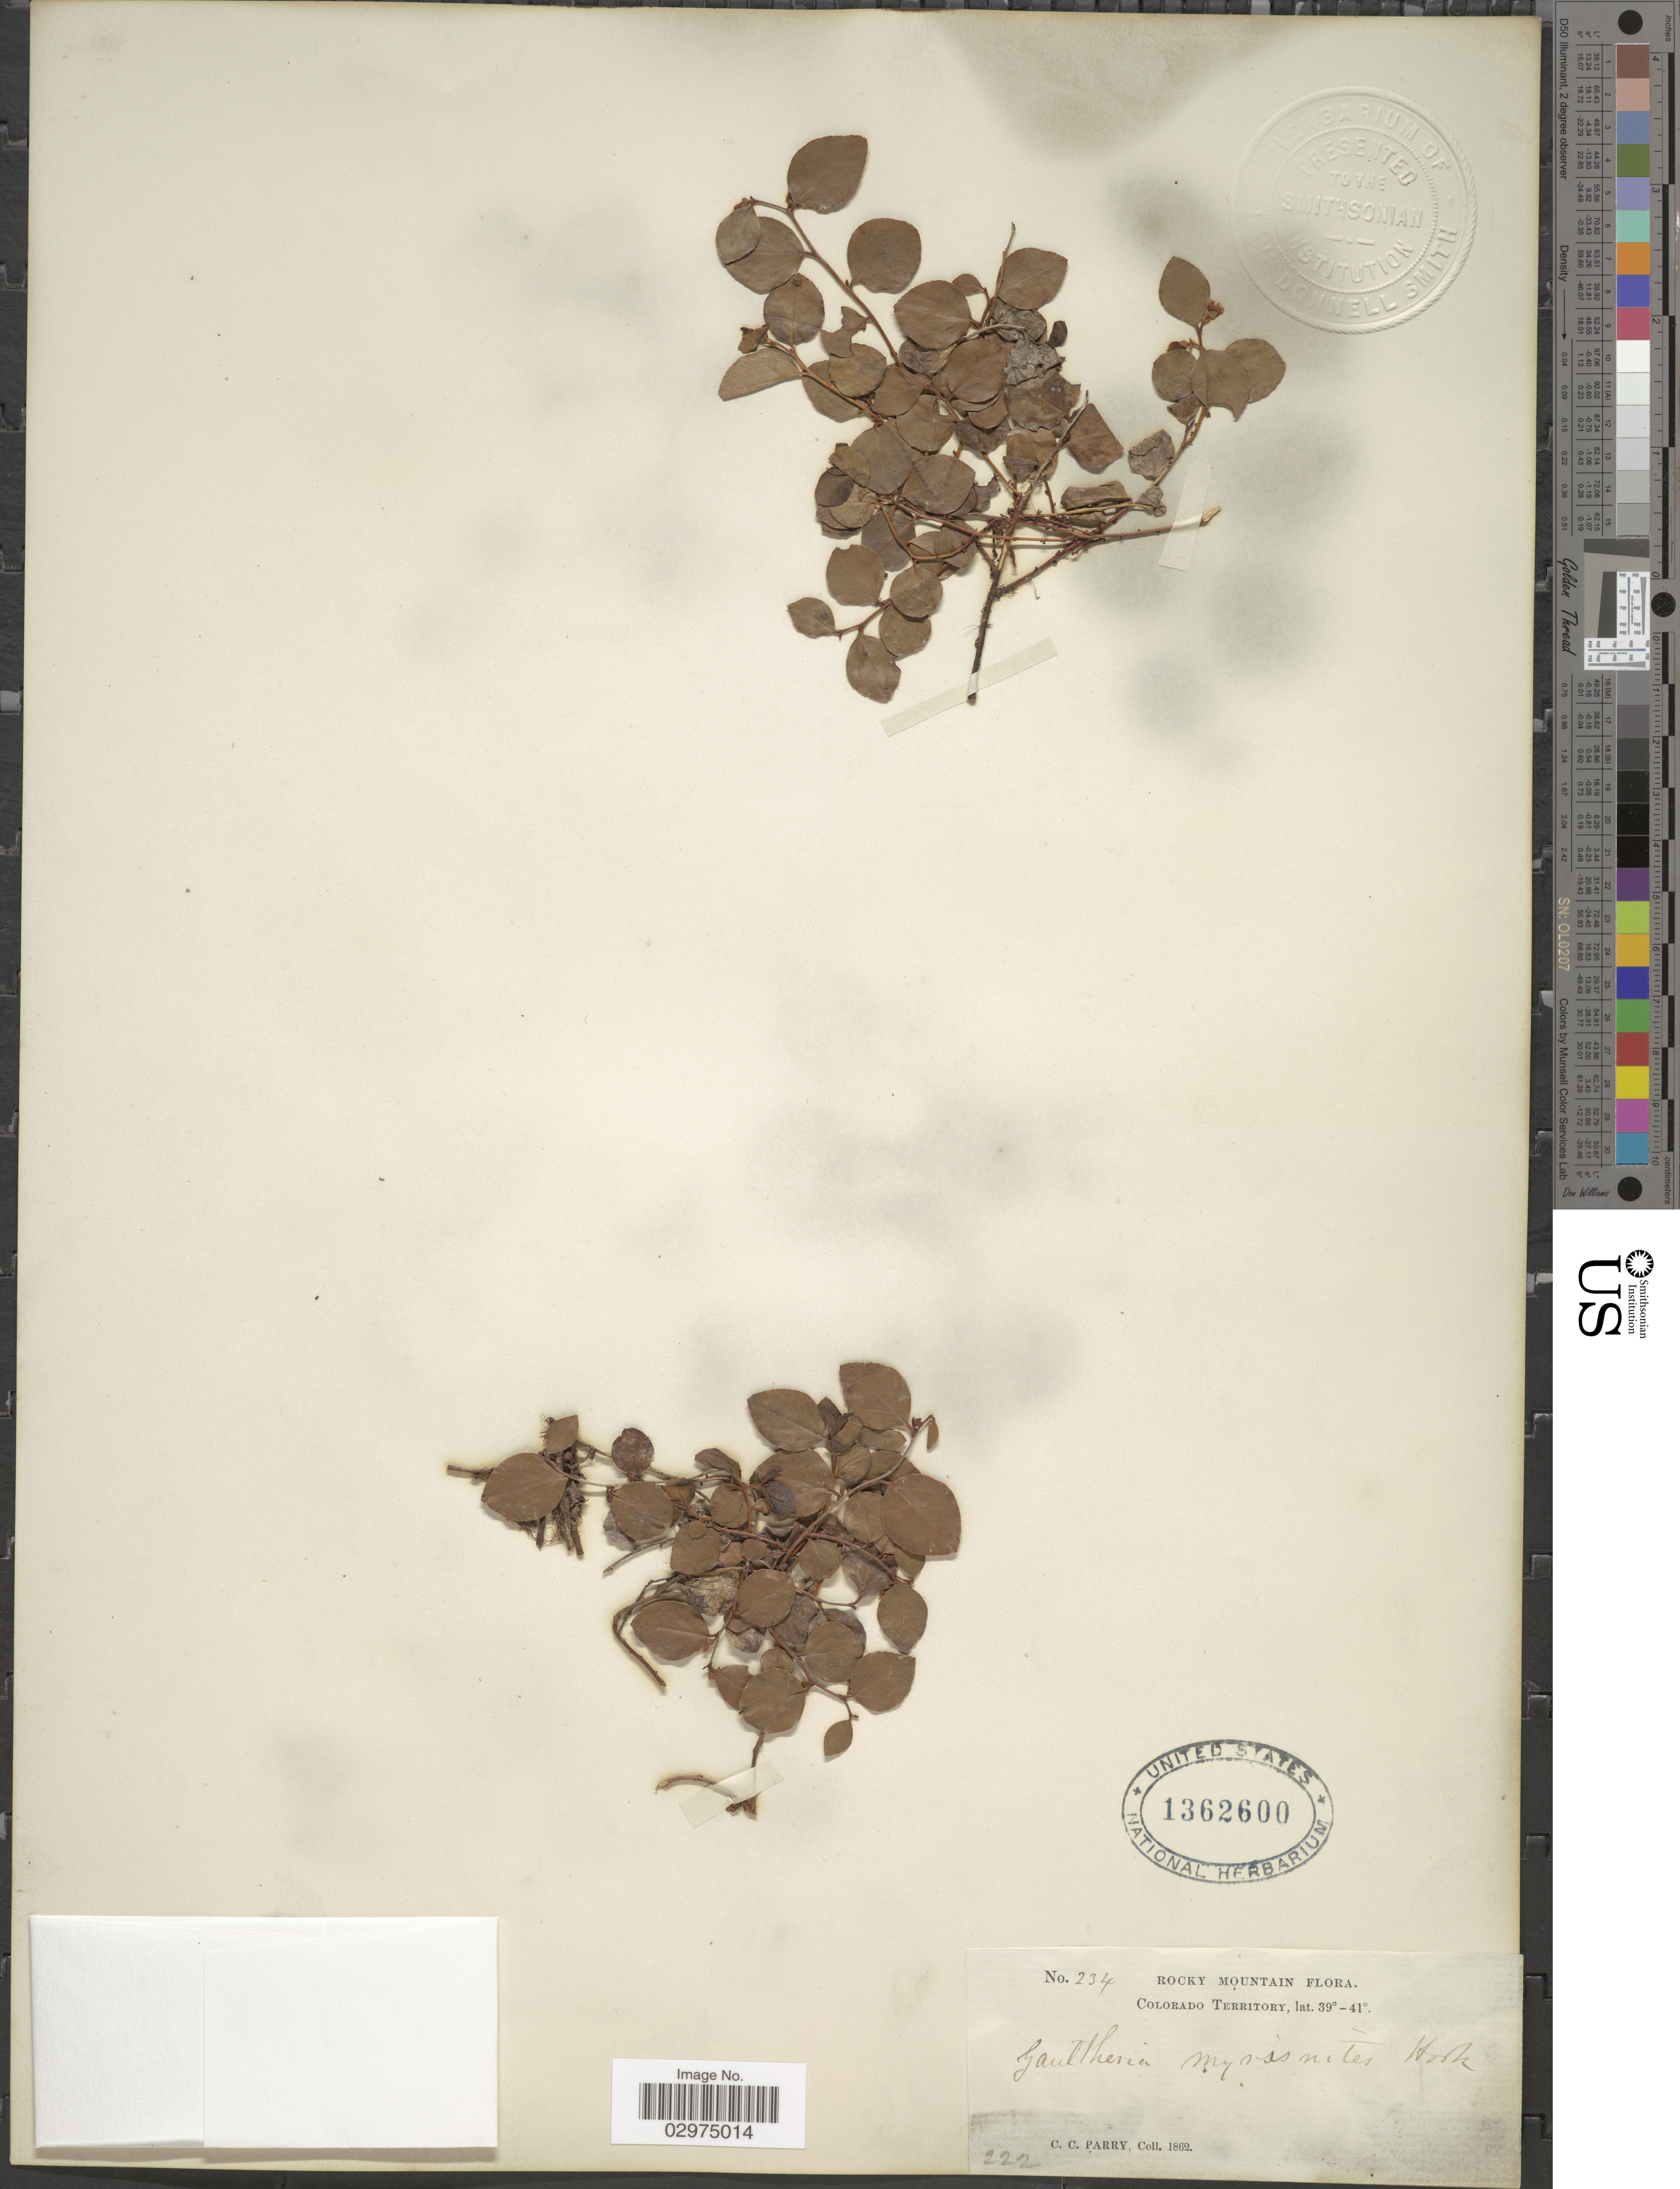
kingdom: Plantae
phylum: Tracheophyta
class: Magnoliopsida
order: Ericales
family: Ericaceae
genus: Gaultheria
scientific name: Gaultheria humifusa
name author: (Graham) Rydb.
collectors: C. C. Parry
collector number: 234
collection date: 1862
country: United States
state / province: Colorado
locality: Rocky Mountain. Colorado Territory.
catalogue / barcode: US 1362600